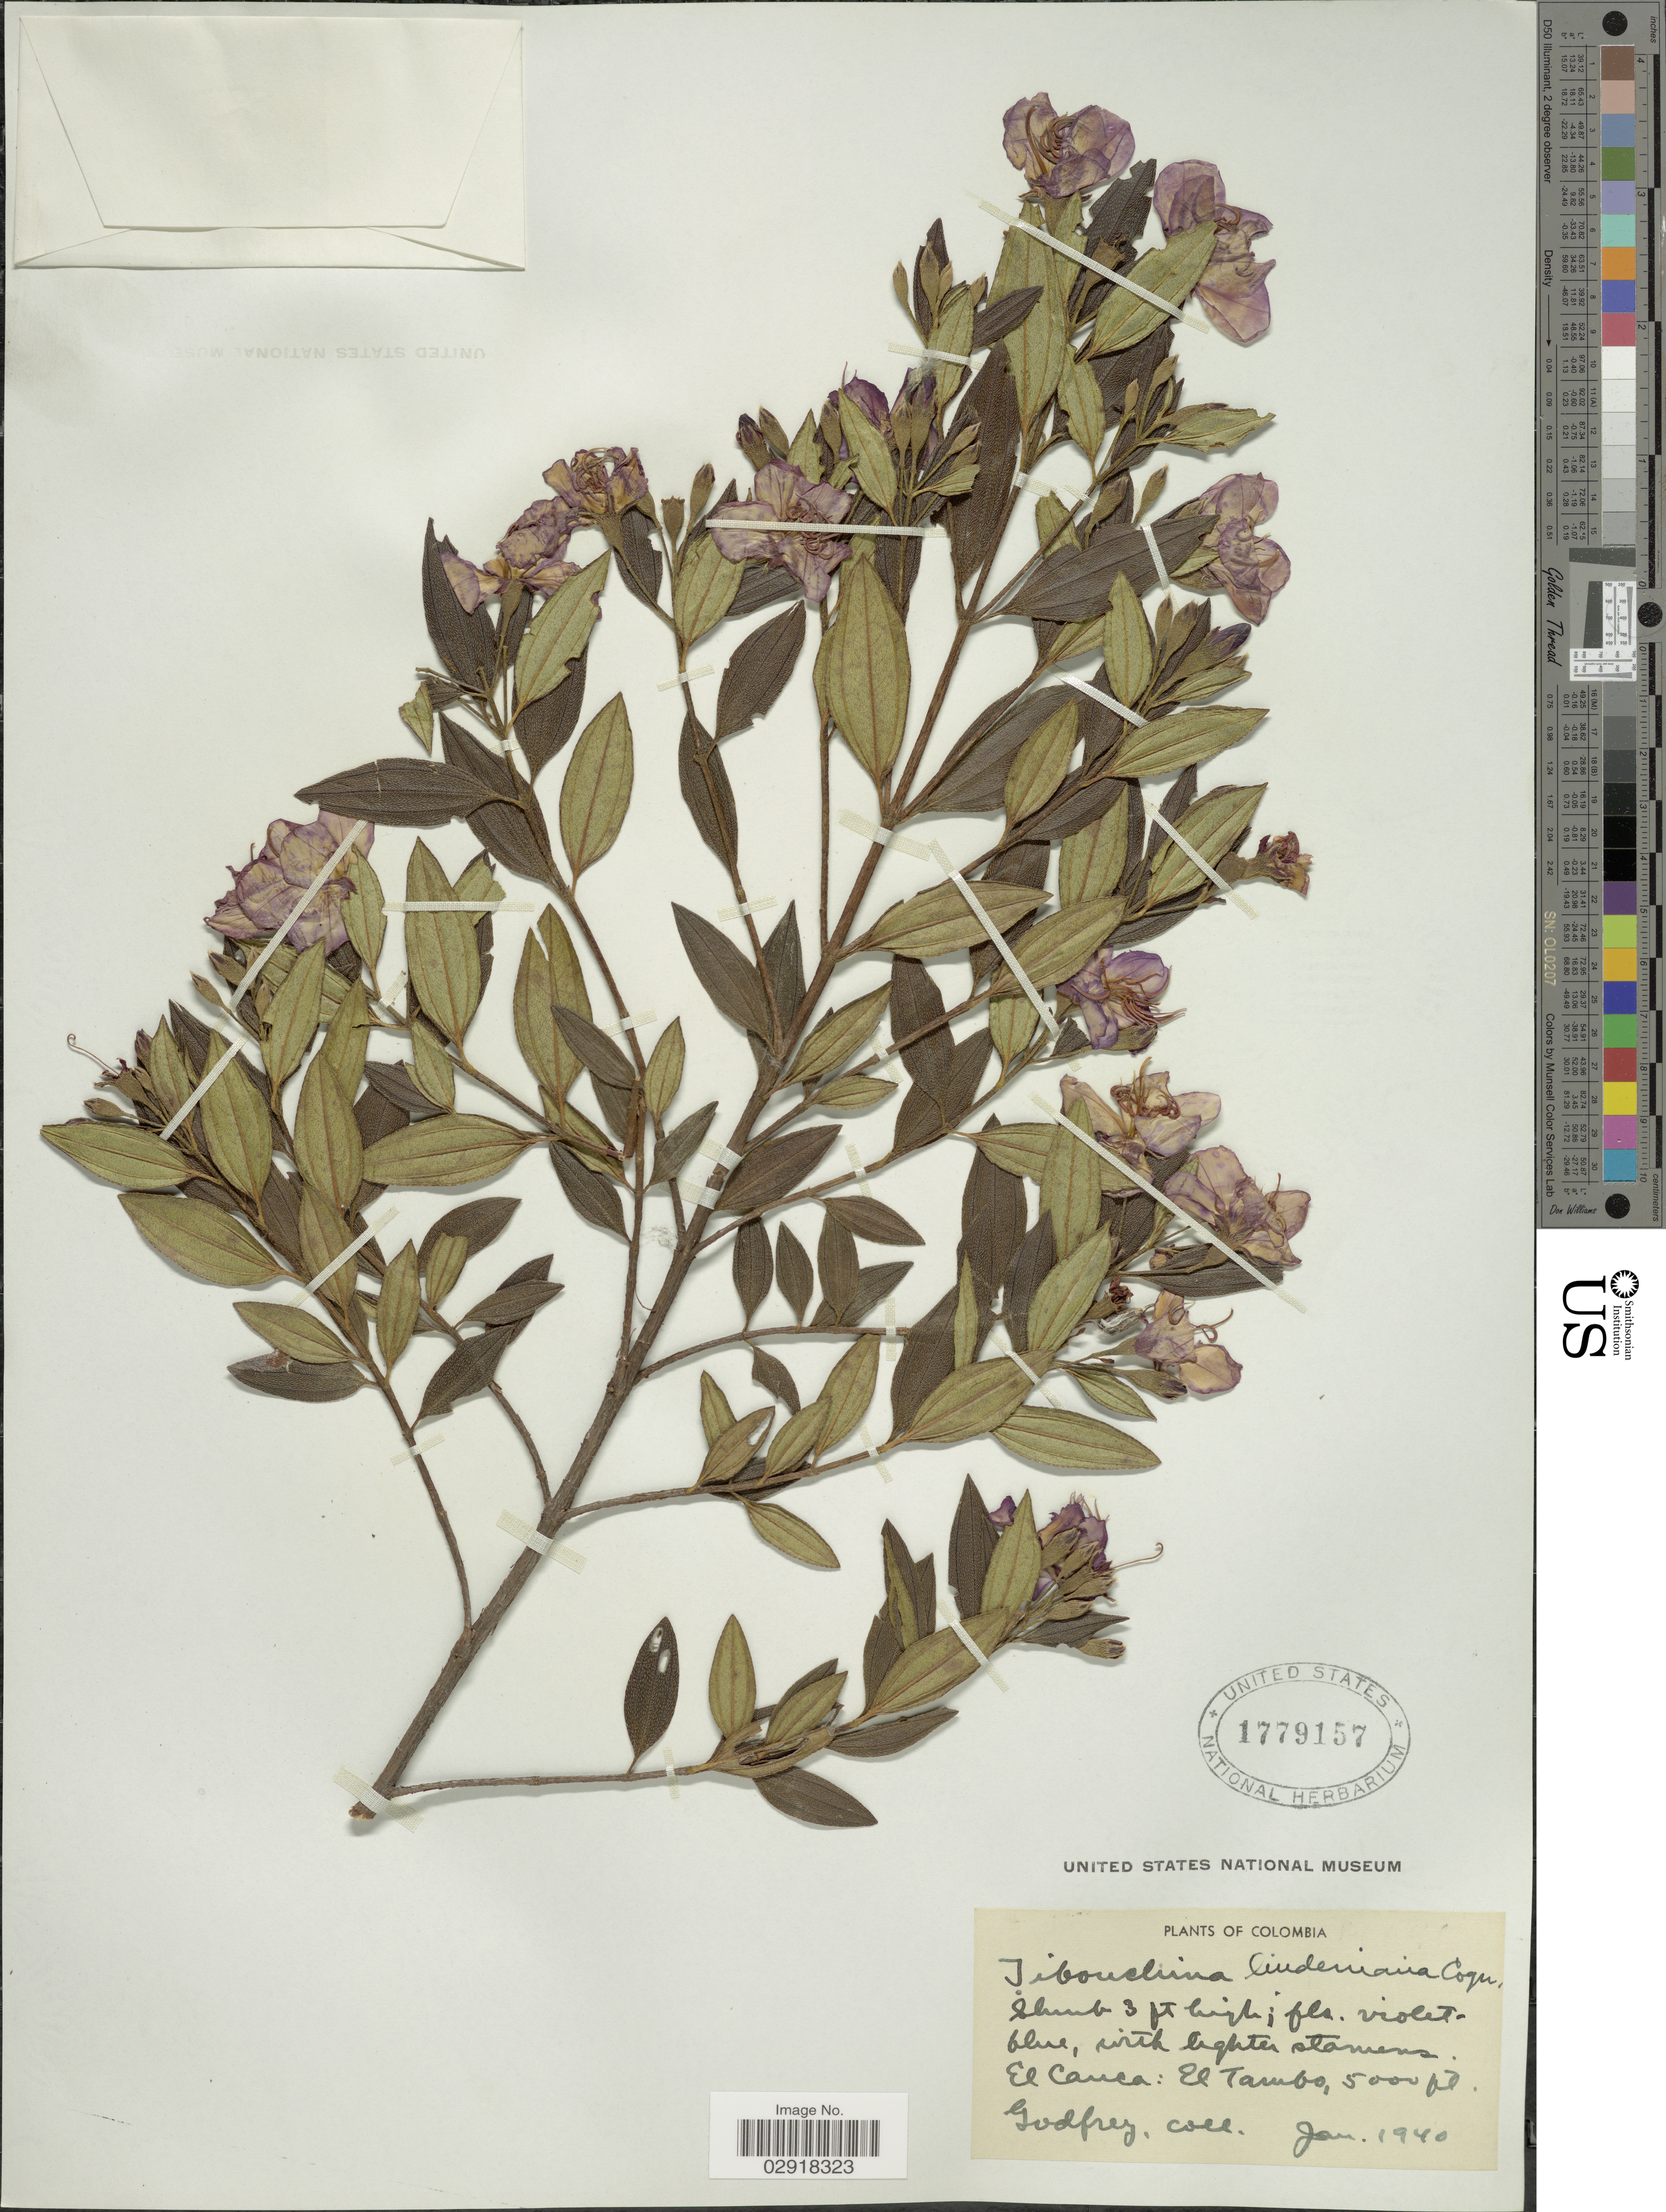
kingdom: Plantae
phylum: Tracheophyta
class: Magnoliopsida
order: Myrtales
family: Melastomataceae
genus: Pleroma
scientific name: Pleroma martiale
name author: (Cham.) Triana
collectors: -- Godfrey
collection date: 1940-01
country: Colombia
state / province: Cauca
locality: El Cauca, El Tambo.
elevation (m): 1524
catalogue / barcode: US 1779157